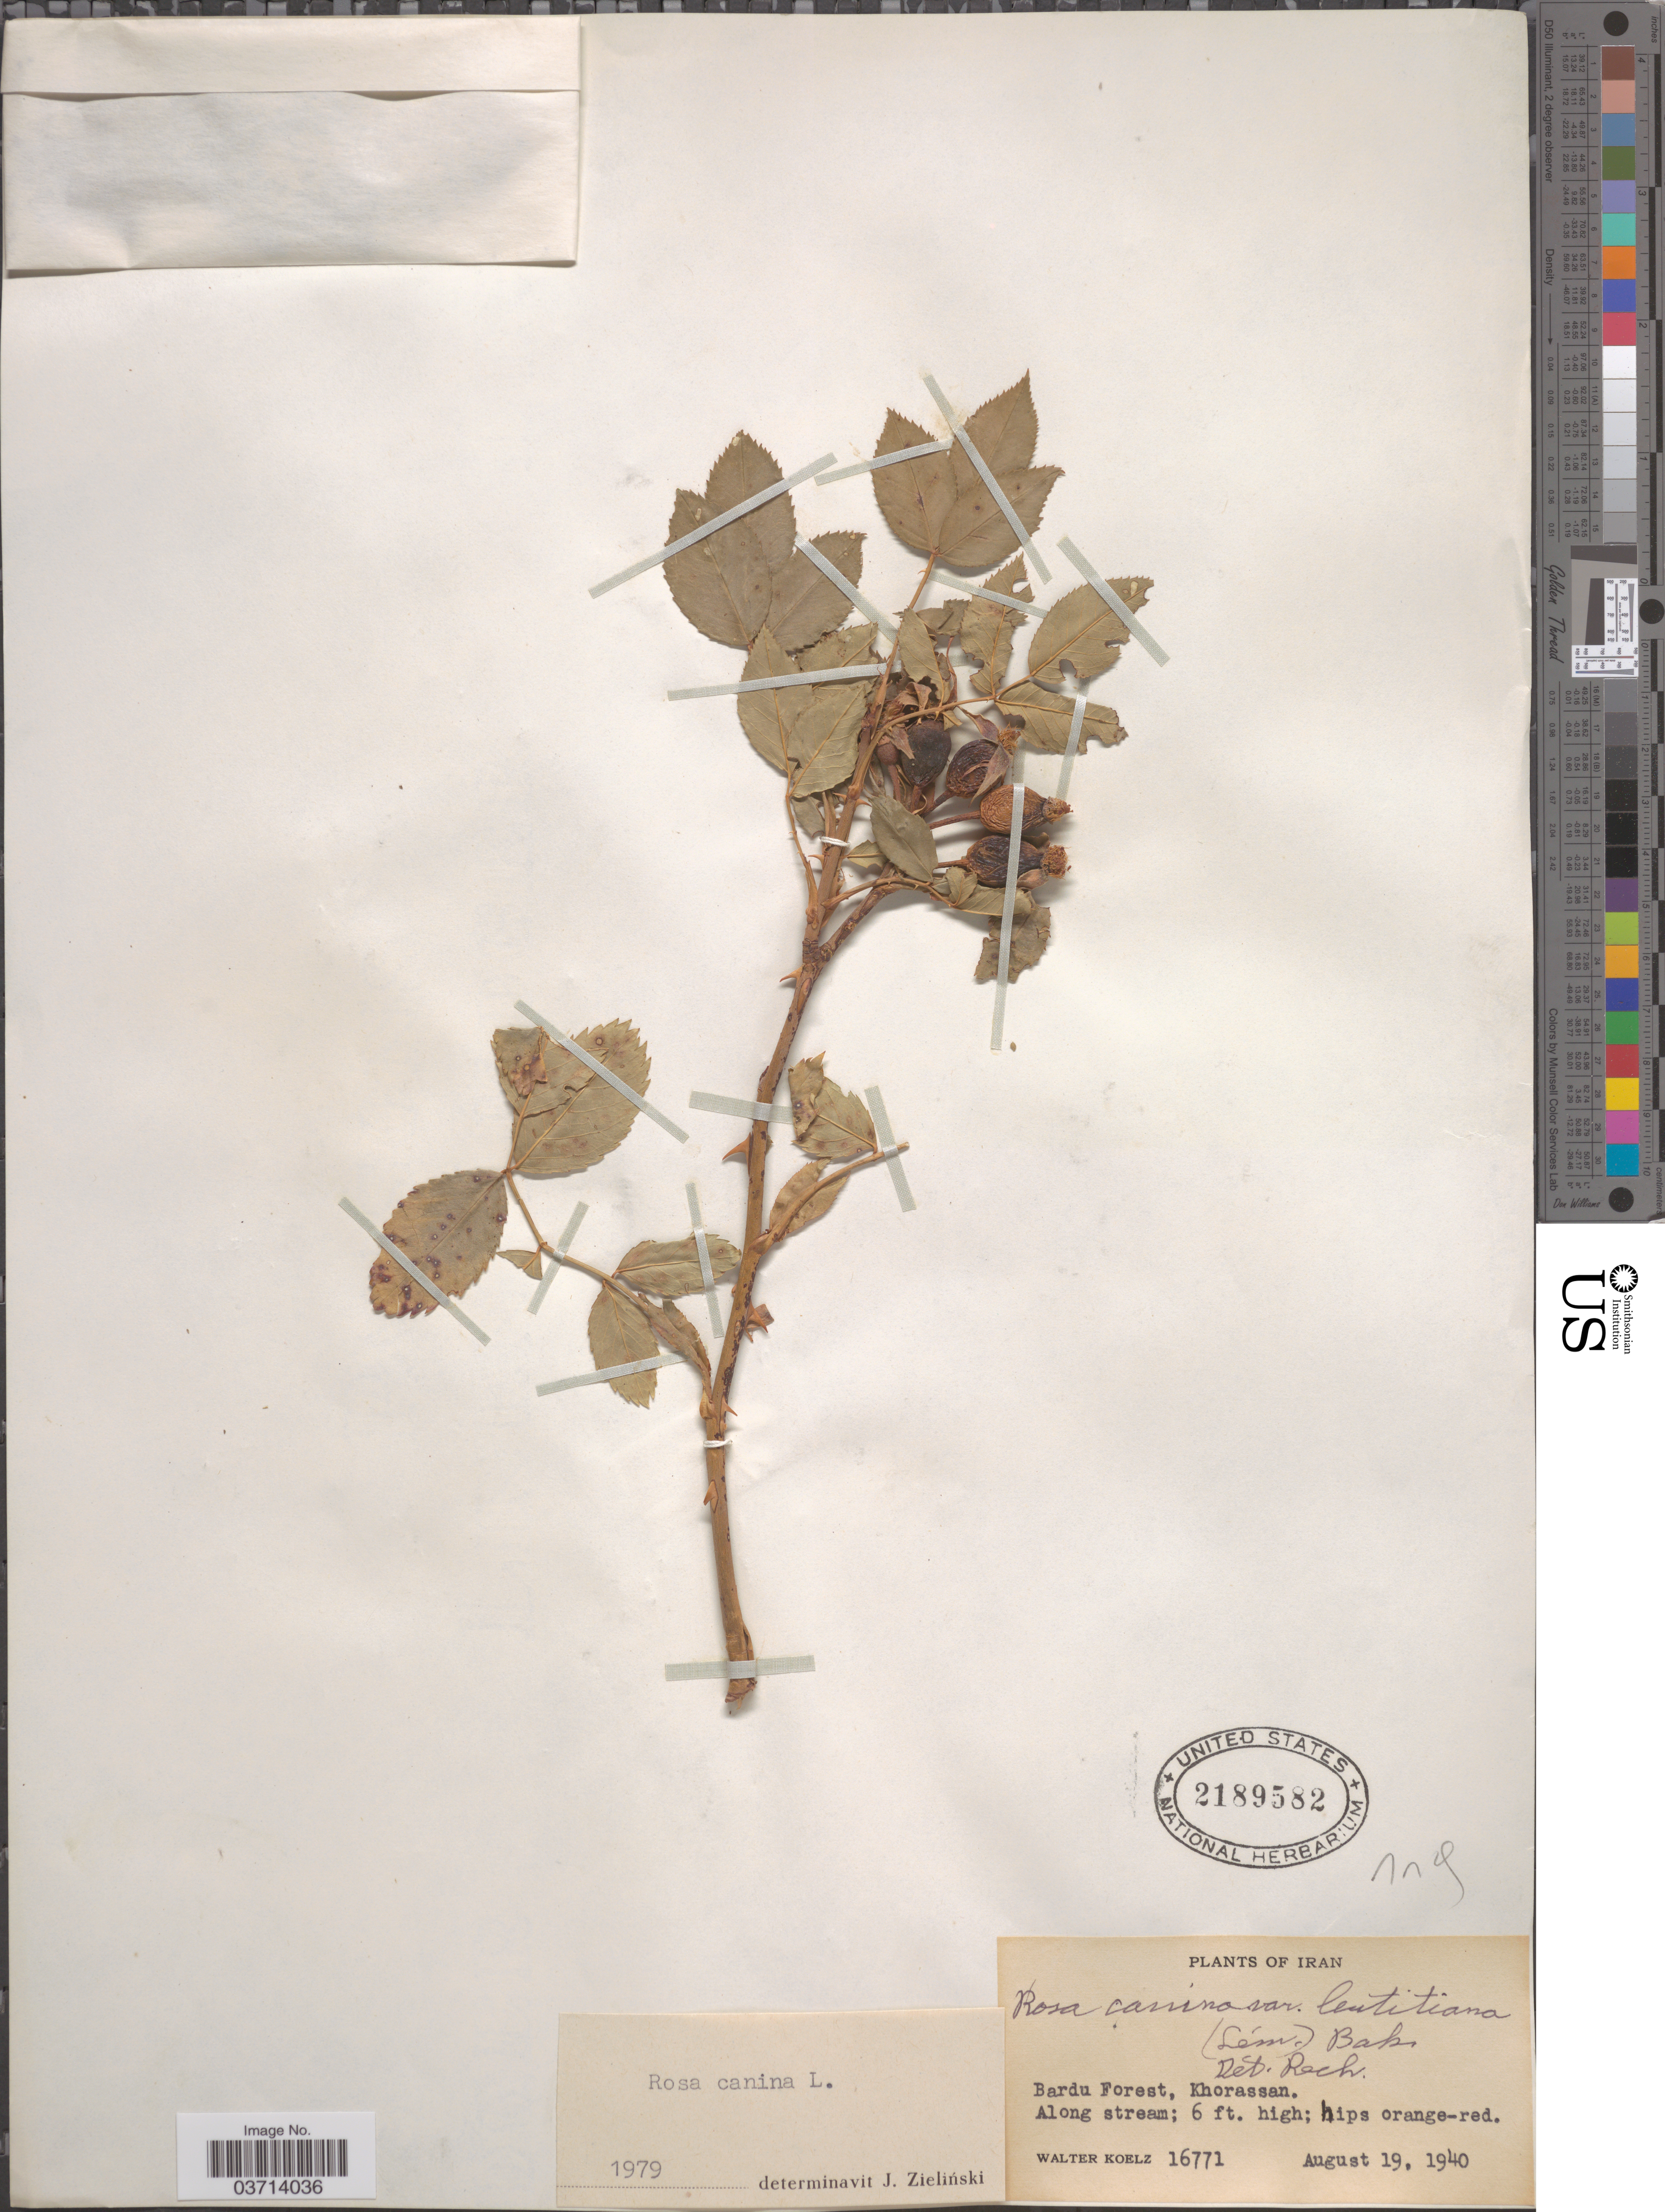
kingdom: Plantae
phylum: Tracheophyta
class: Magnoliopsida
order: Rosales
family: Rosaceae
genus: Rosa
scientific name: Rosa canina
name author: L.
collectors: W. N. Koelz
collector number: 16771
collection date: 1940-08-19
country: Iran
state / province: Khorasan [obsolete]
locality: Bardu Forest, Khorassan.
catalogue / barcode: US 2189582